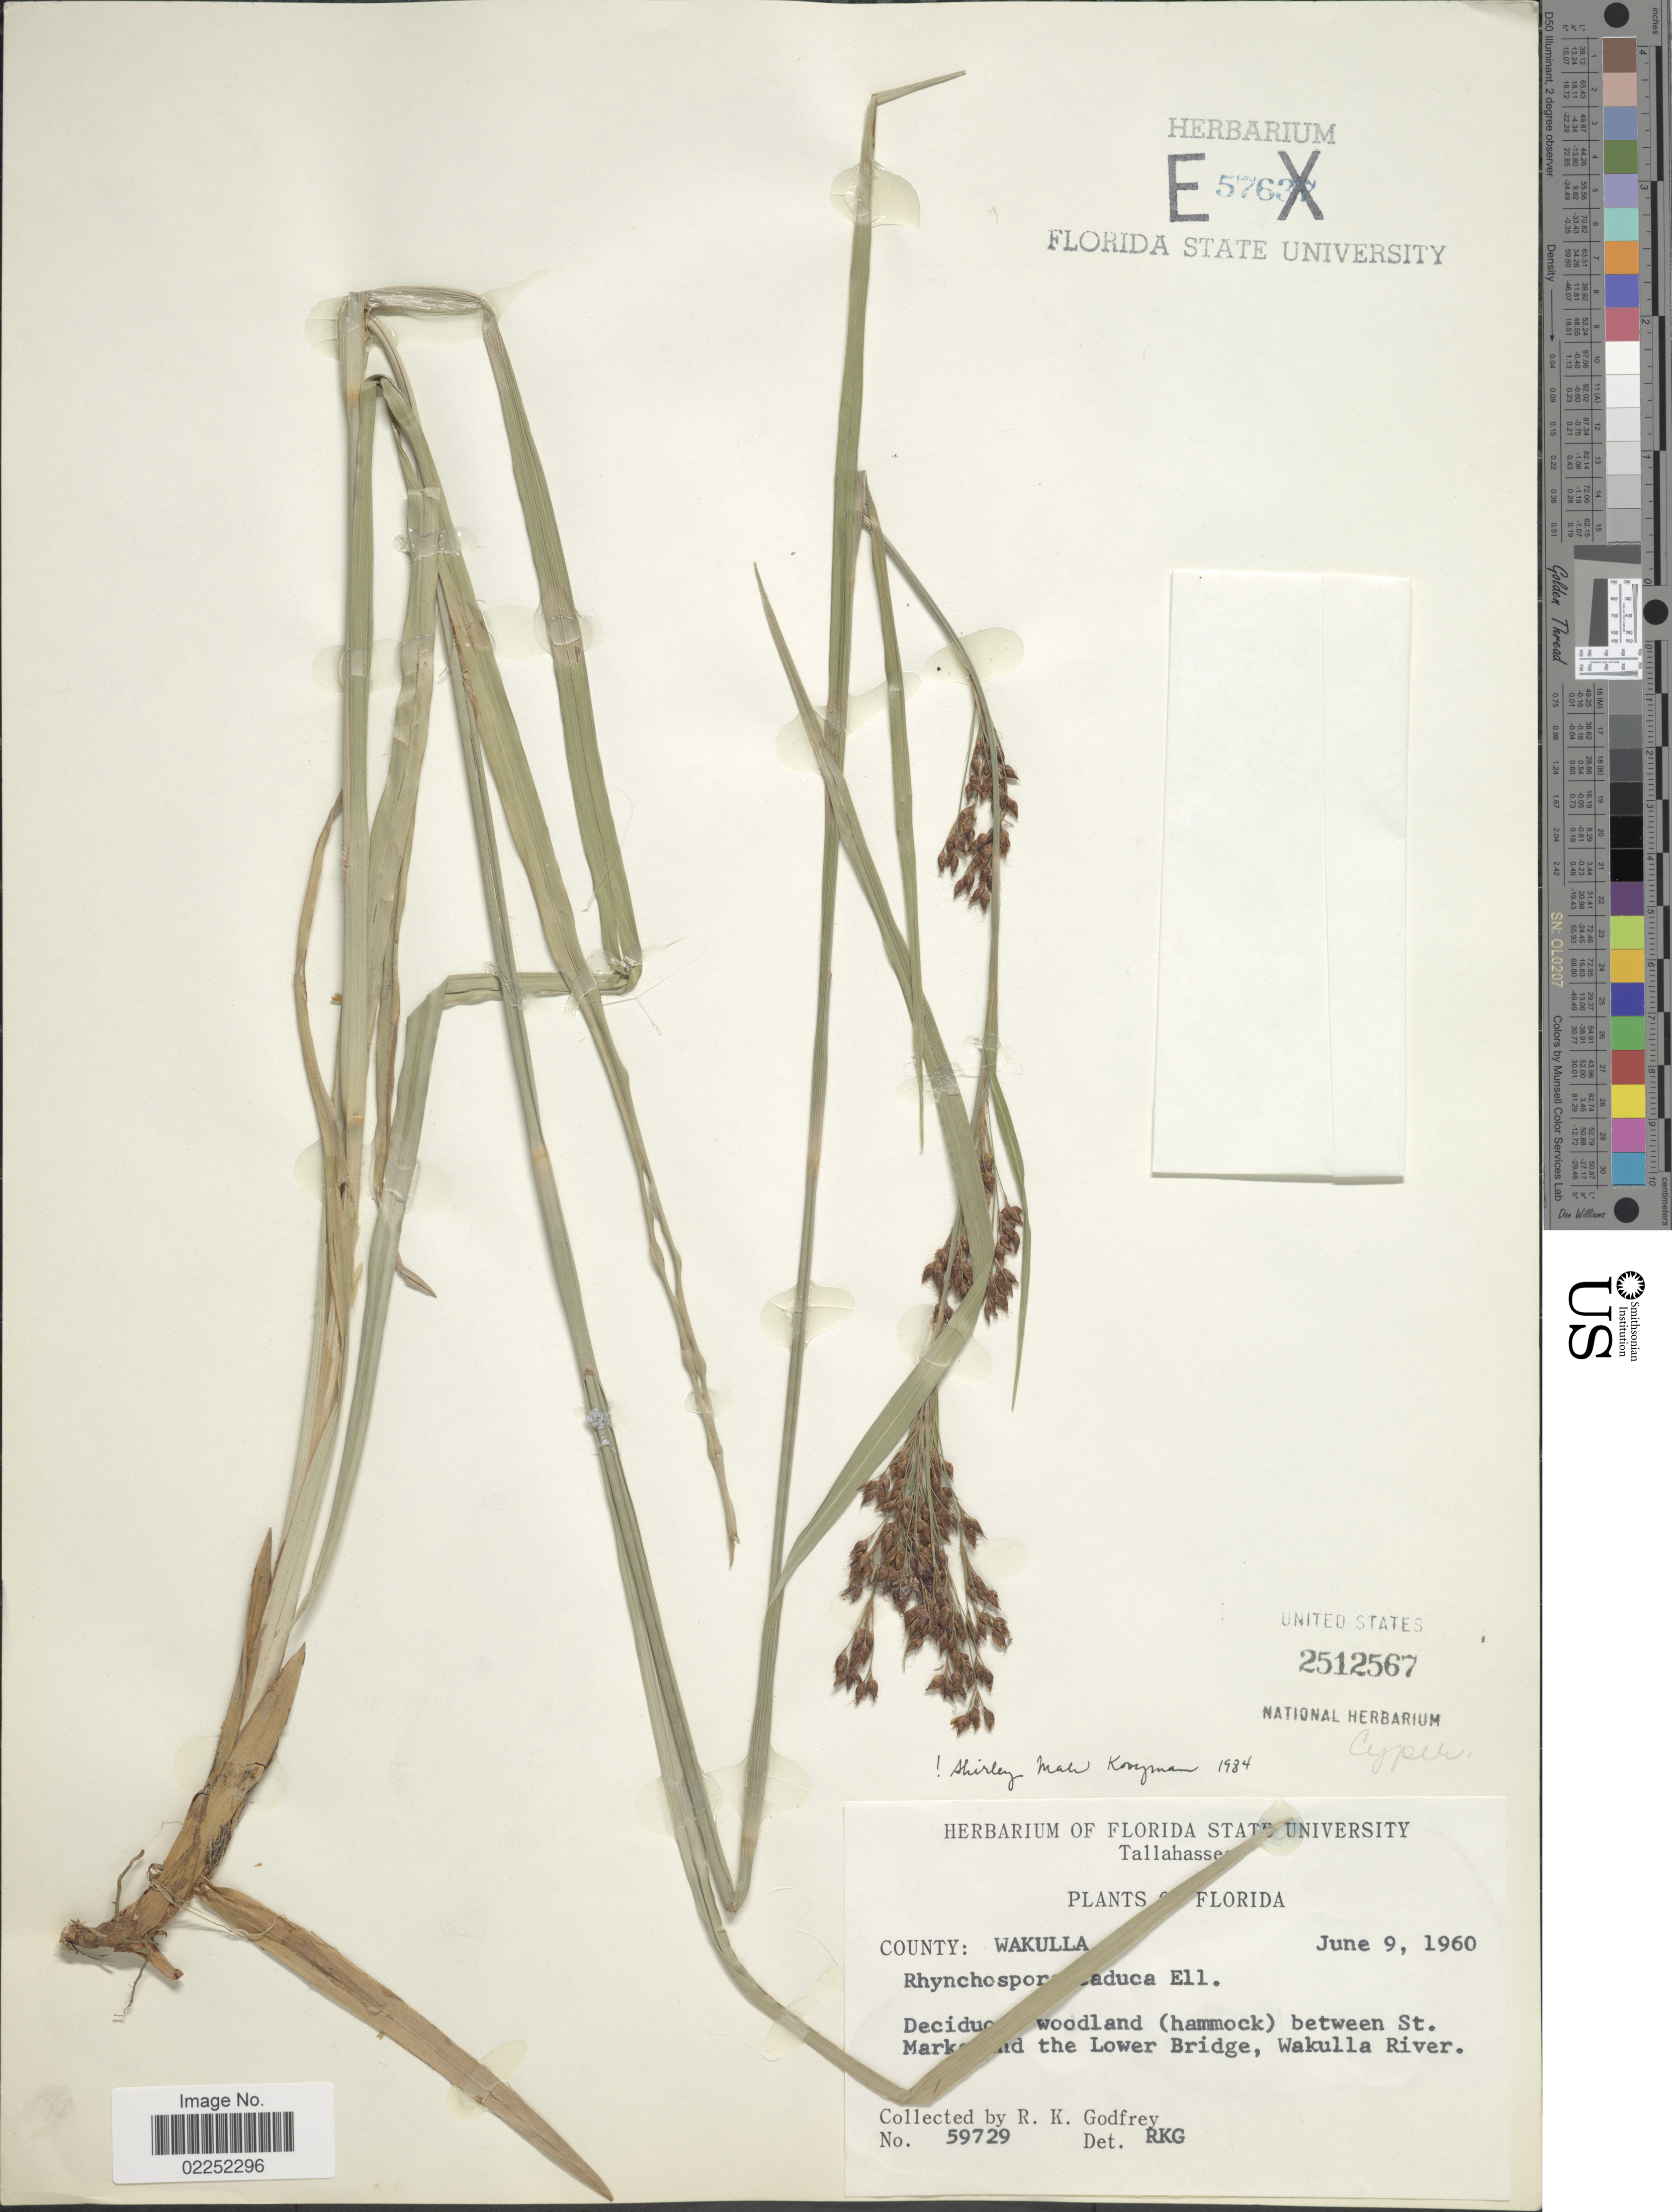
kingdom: Plantae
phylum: Tracheophyta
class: Liliopsida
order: Poales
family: Cyperaceae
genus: Rhynchospora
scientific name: Rhynchospora caduca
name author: Elliott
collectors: R. K. Godfrey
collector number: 59729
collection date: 1960-06-09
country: United States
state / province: Florida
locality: County: Wakulla, Deciduos woodland (hammock) between St. Marks and the Lower Bridge, Wakulla River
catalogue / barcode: US 2512567